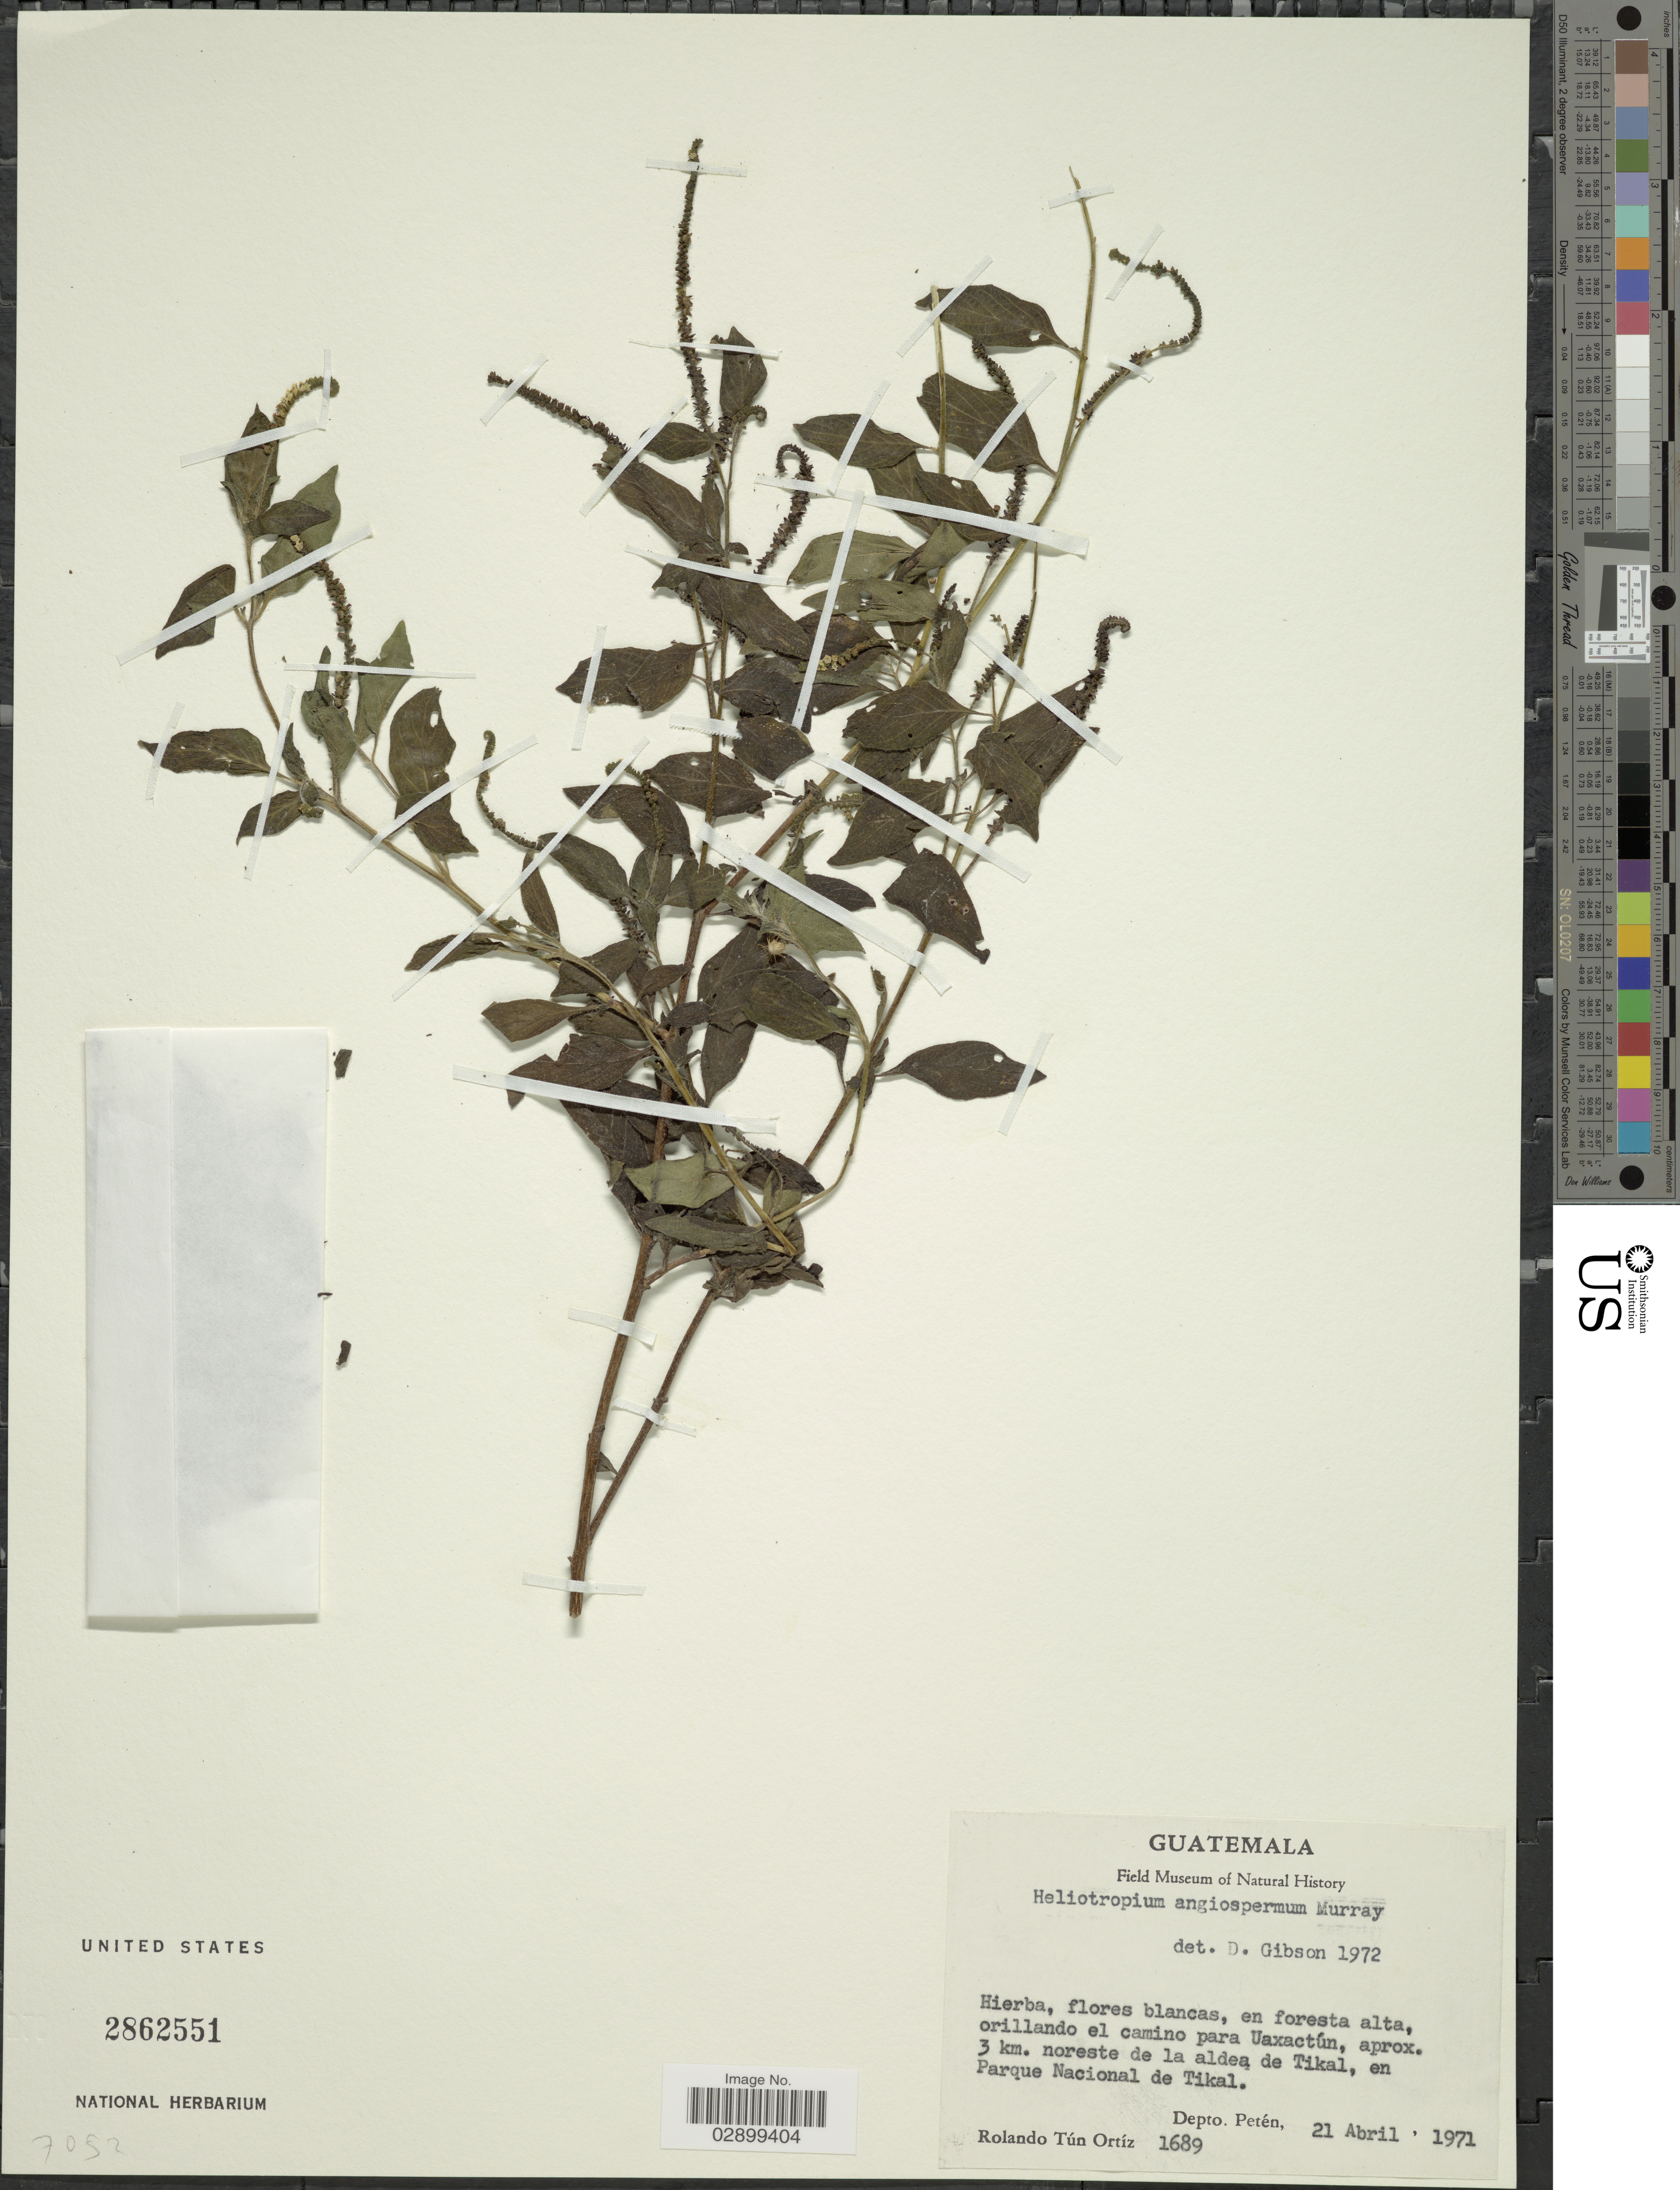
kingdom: Plantae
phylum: Tracheophyta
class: Magnoliopsida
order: Boraginales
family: Heliotropiaceae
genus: Heliotropium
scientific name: Heliotropium angiospermum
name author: Murray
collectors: R. T. Ortíz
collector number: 1689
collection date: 1971-04-21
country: Guatemala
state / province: El Petén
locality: Orillando el camino para Uaxactún, aprox. 3 km. noreste de la aldea de Tikal, en Parque Nacional de Tikal. Depto. Petén.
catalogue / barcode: US 2862551